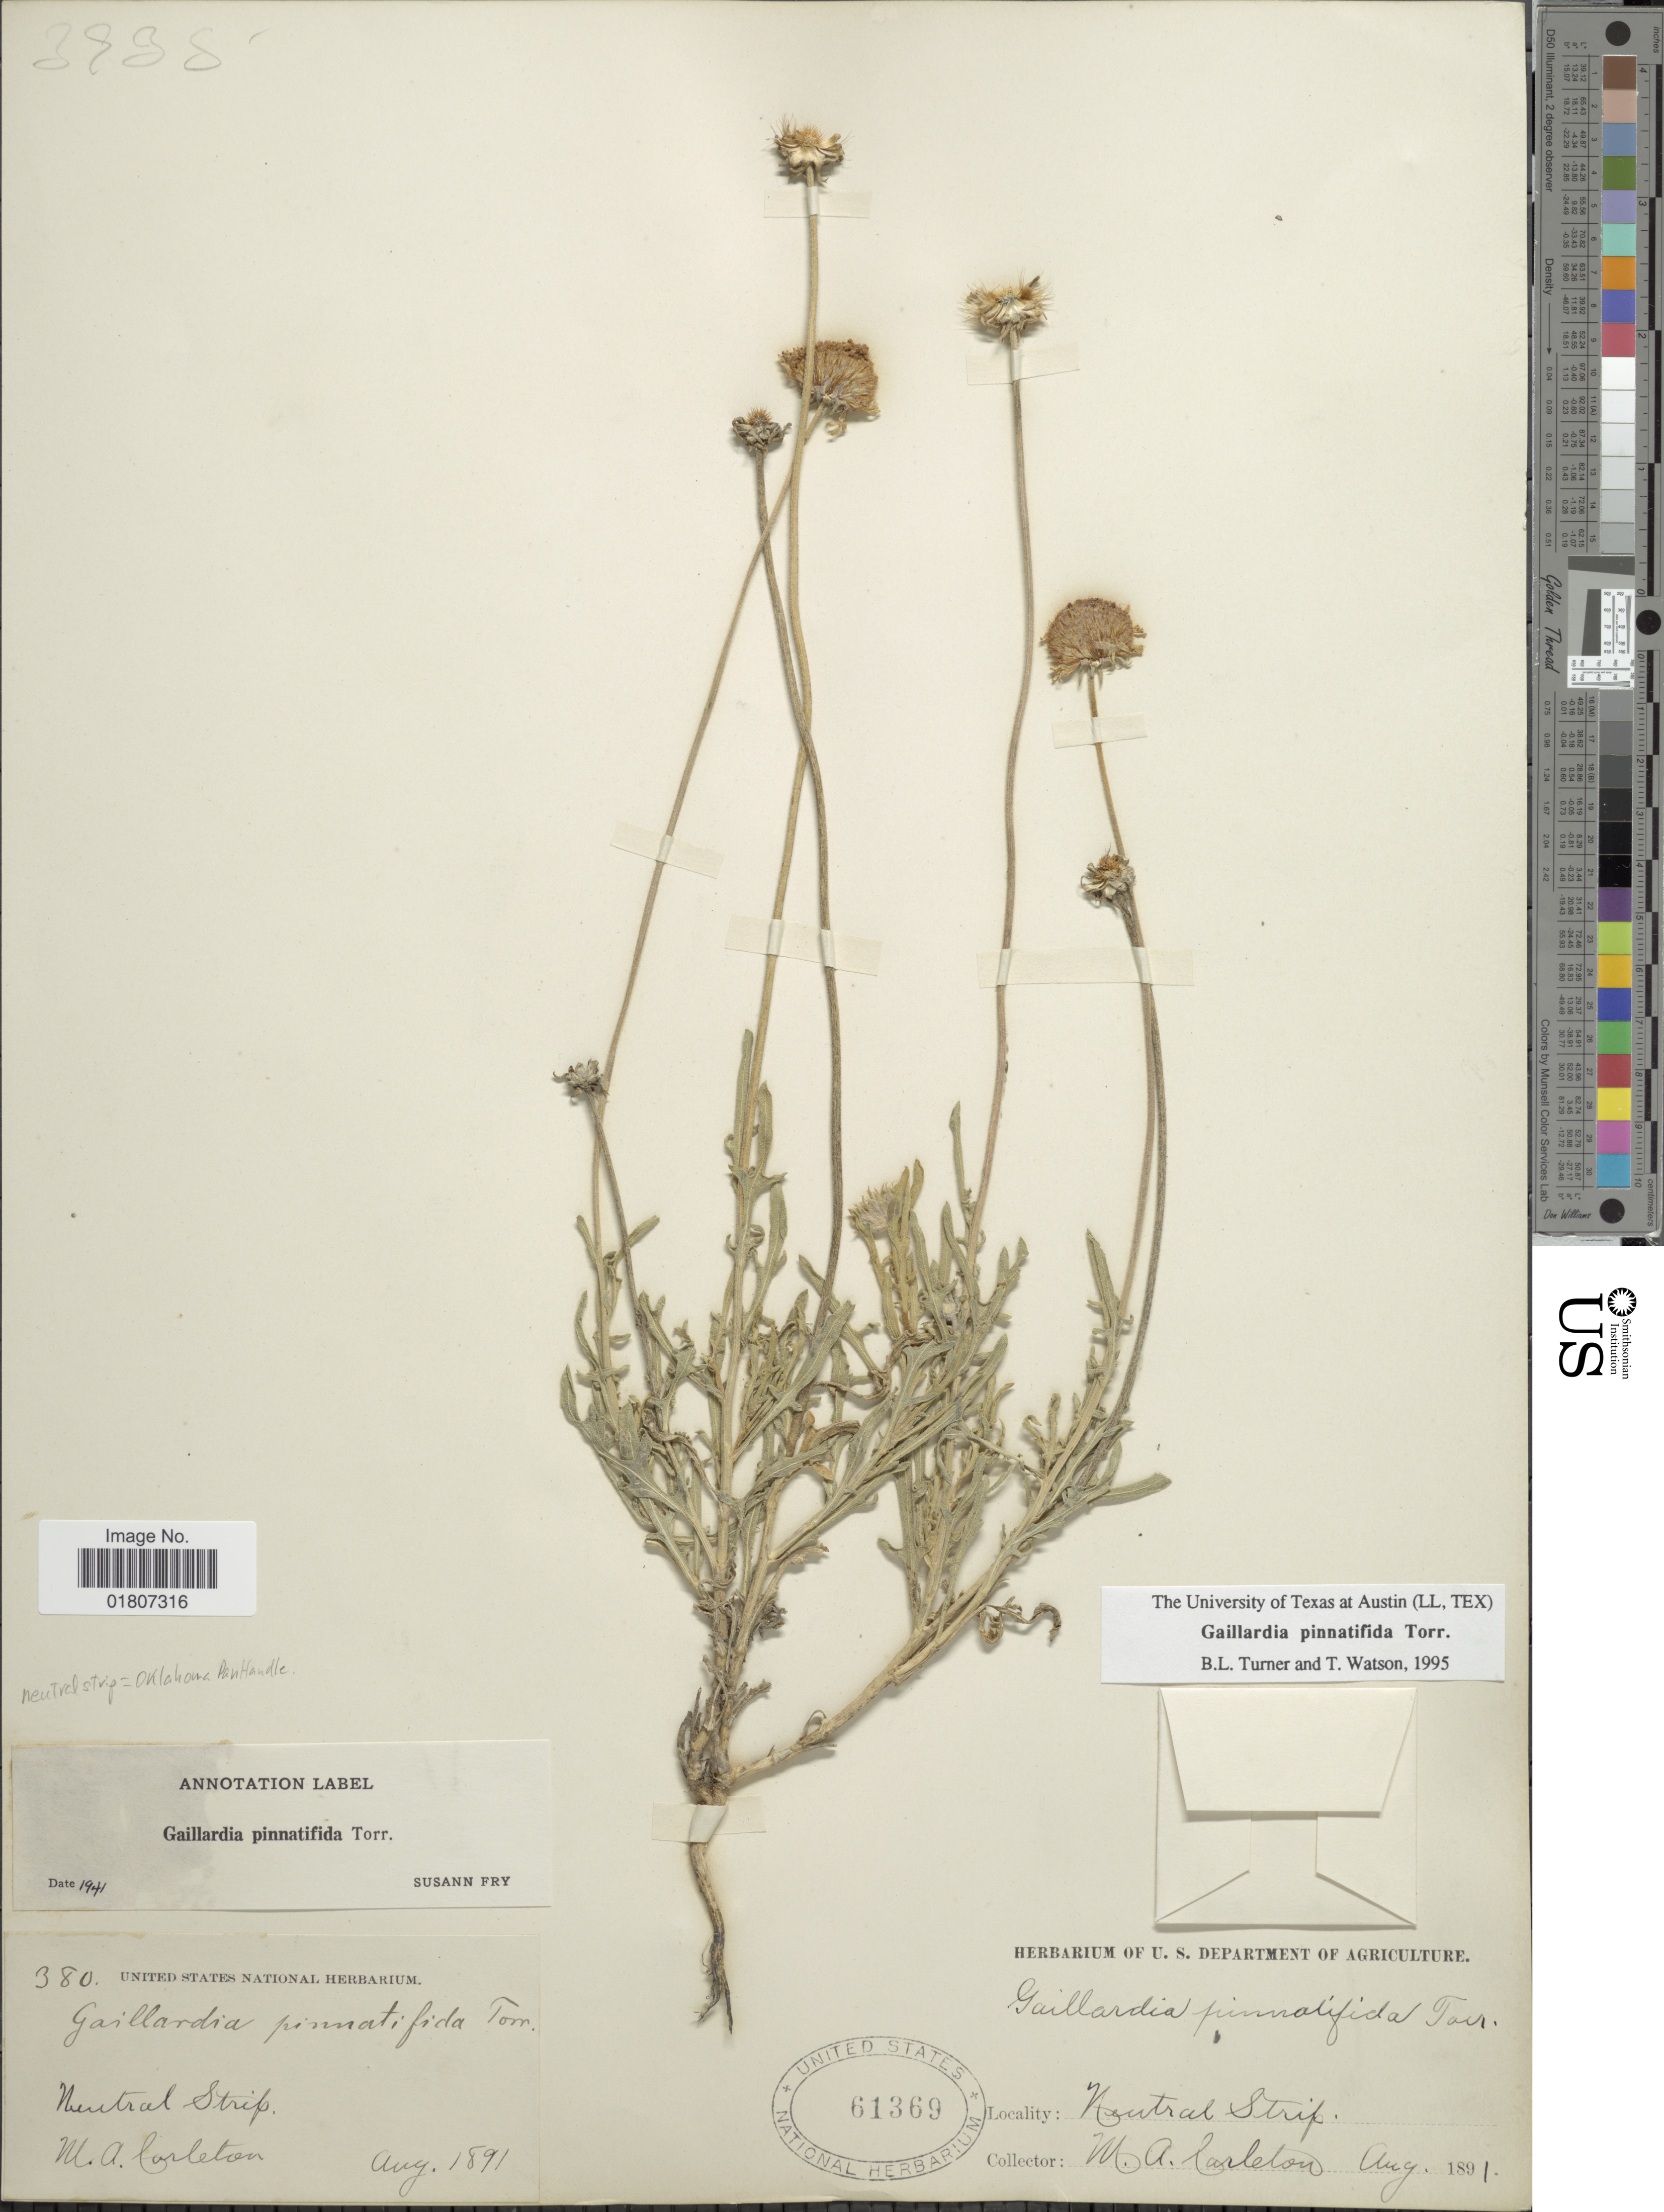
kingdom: Plantae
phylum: Tracheophyta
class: Magnoliopsida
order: Asterales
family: Asteraceae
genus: Gaillardia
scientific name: Gaillardia pinnatifida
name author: Torr.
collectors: M. A. Carleton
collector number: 380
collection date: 1891-08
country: United States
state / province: Oklahoma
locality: Neutral Strip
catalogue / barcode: US 61369